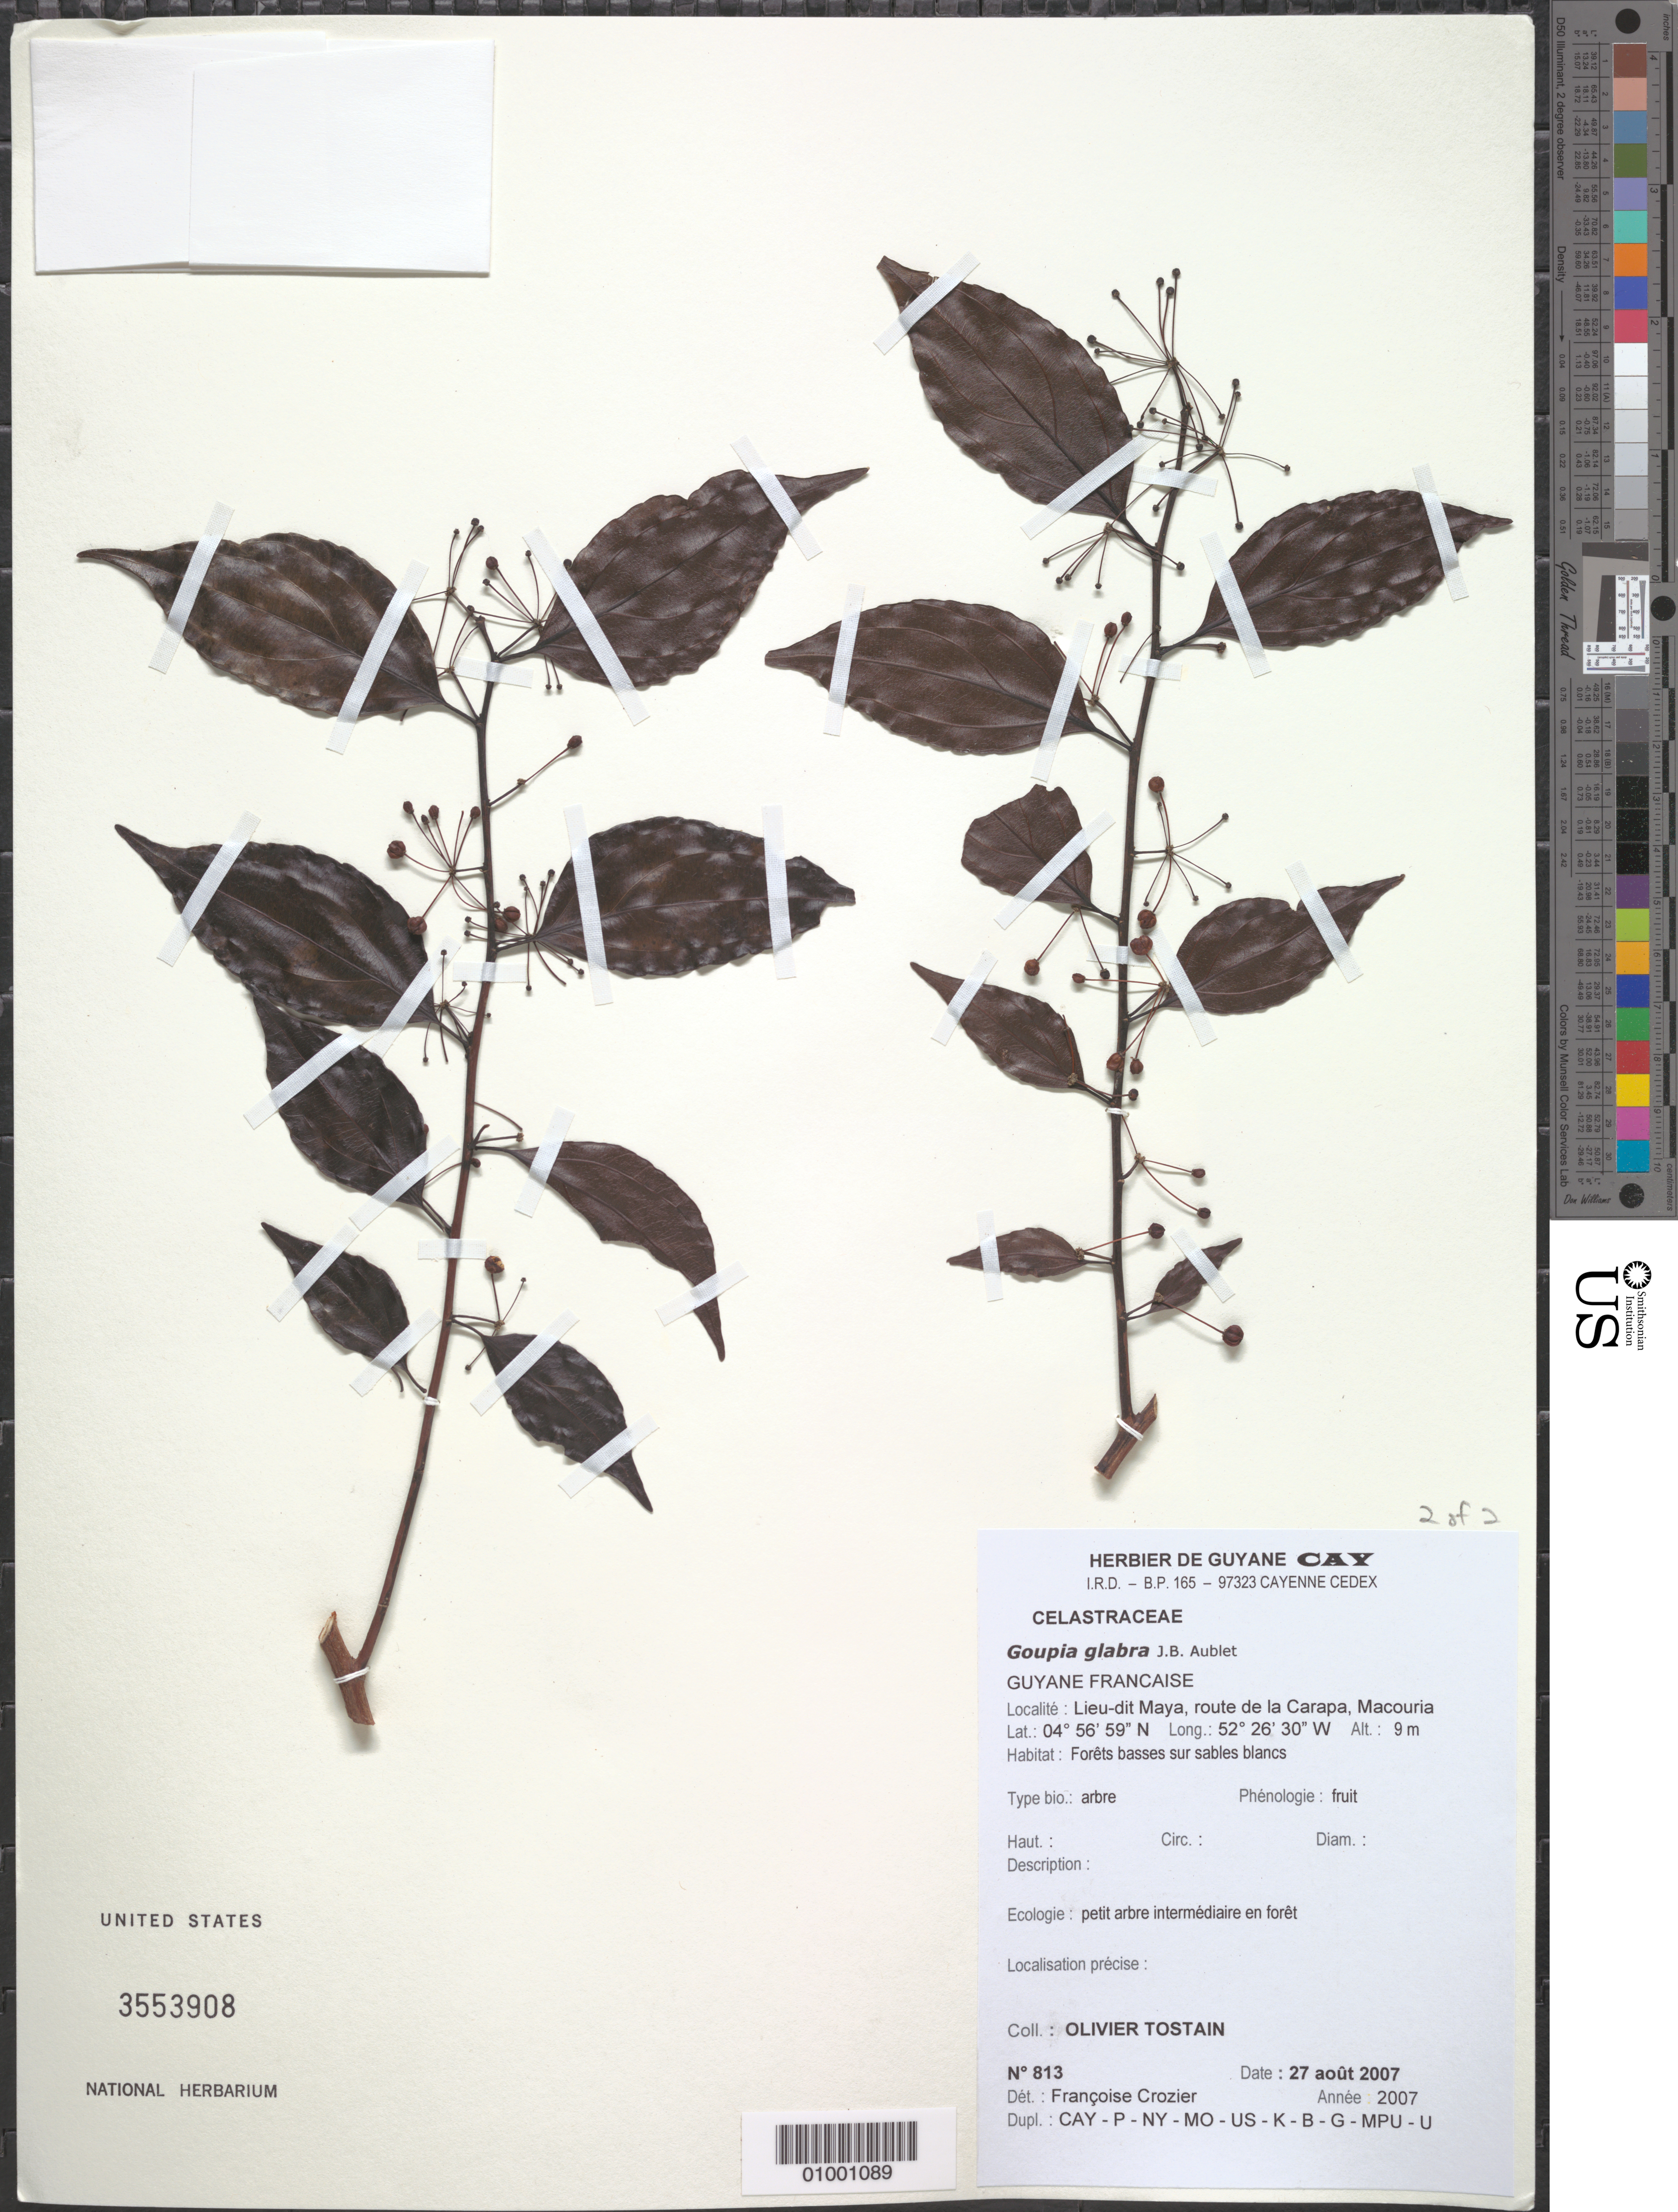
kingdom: Plantae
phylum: Tracheophyta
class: Magnoliopsida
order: Malpighiales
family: Goupiaceae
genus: Goupia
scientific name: Goupia glabra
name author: Aubl.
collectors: O. Tostain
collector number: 813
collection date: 2007-08-27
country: French Guiana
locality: Lieu-dit Maya, route de la Carapa, Macouria.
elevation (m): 9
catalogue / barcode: US 3553908